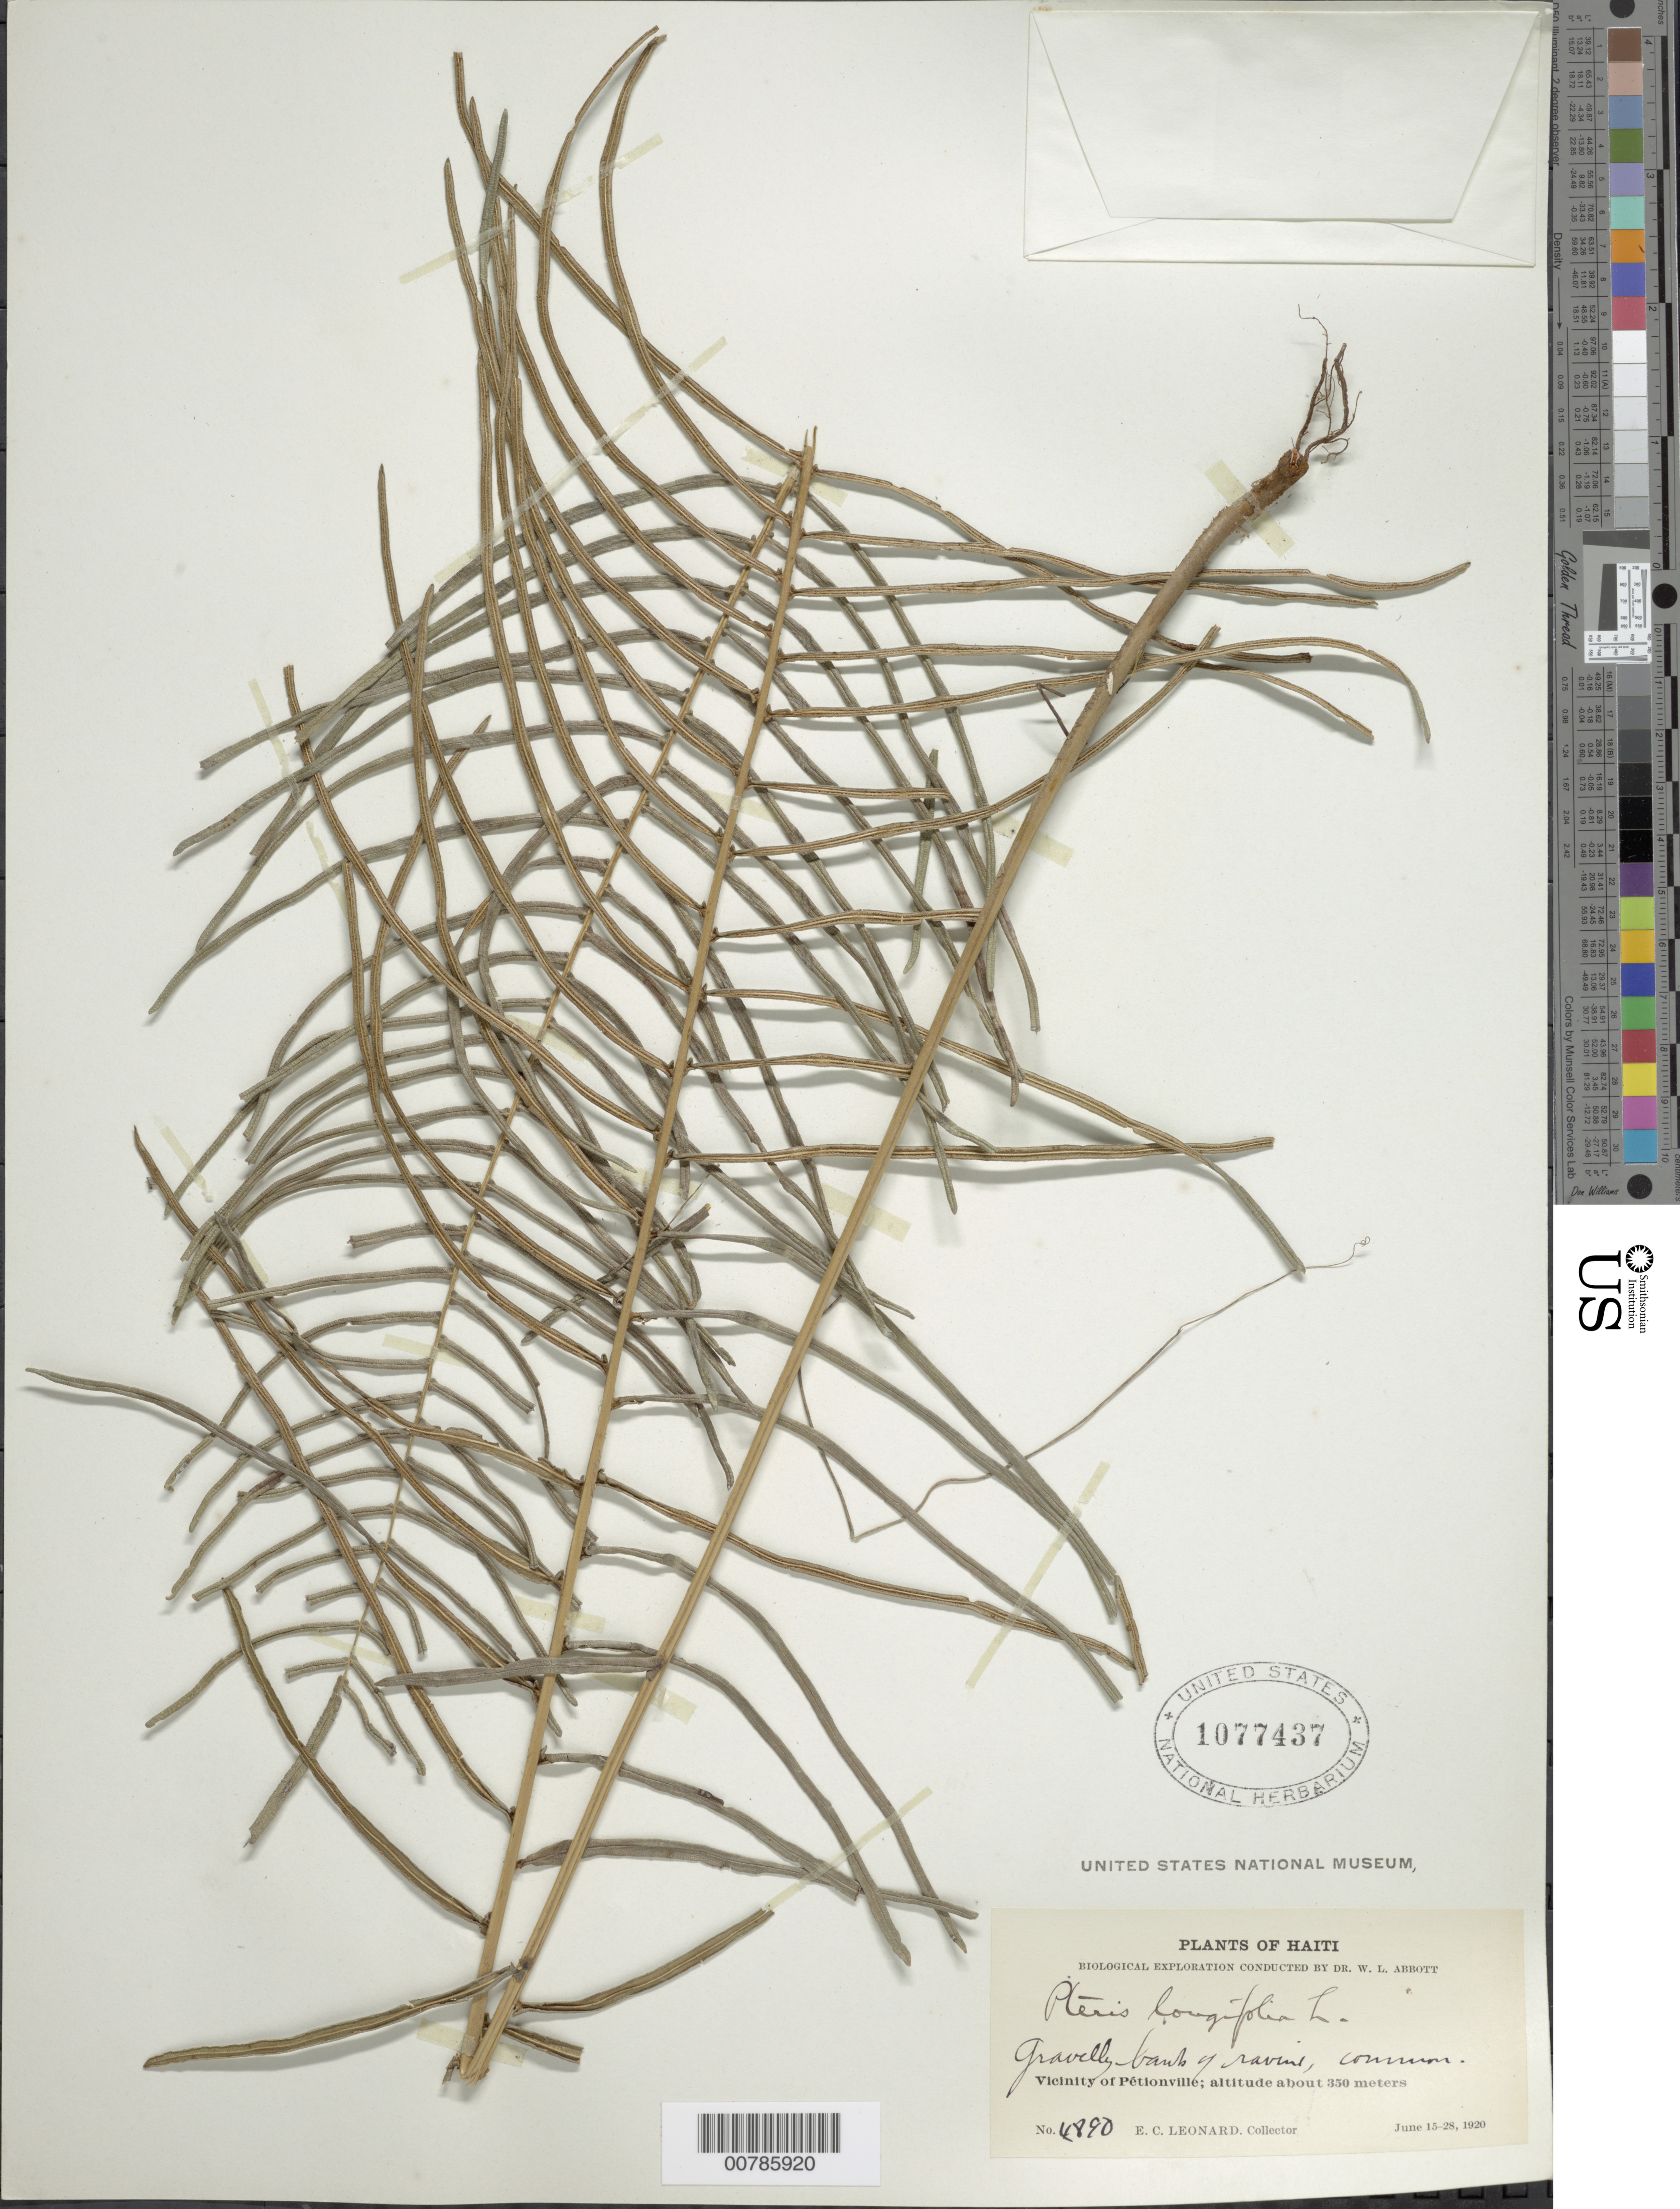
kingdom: Plantae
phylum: Tracheophyta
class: Polypodiopsida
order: Polypodiales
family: Pteridaceae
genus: Pteris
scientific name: Pteris longifolia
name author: L.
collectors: E. C. Leonard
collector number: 4890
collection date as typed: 15 Jun 1920 28 Jun 1920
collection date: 1920-06-15/1920-06-28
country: Haiti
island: Hispaniola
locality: Pétionville, vicinity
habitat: Gravelly bank of ravine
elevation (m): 350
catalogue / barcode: US 1077437